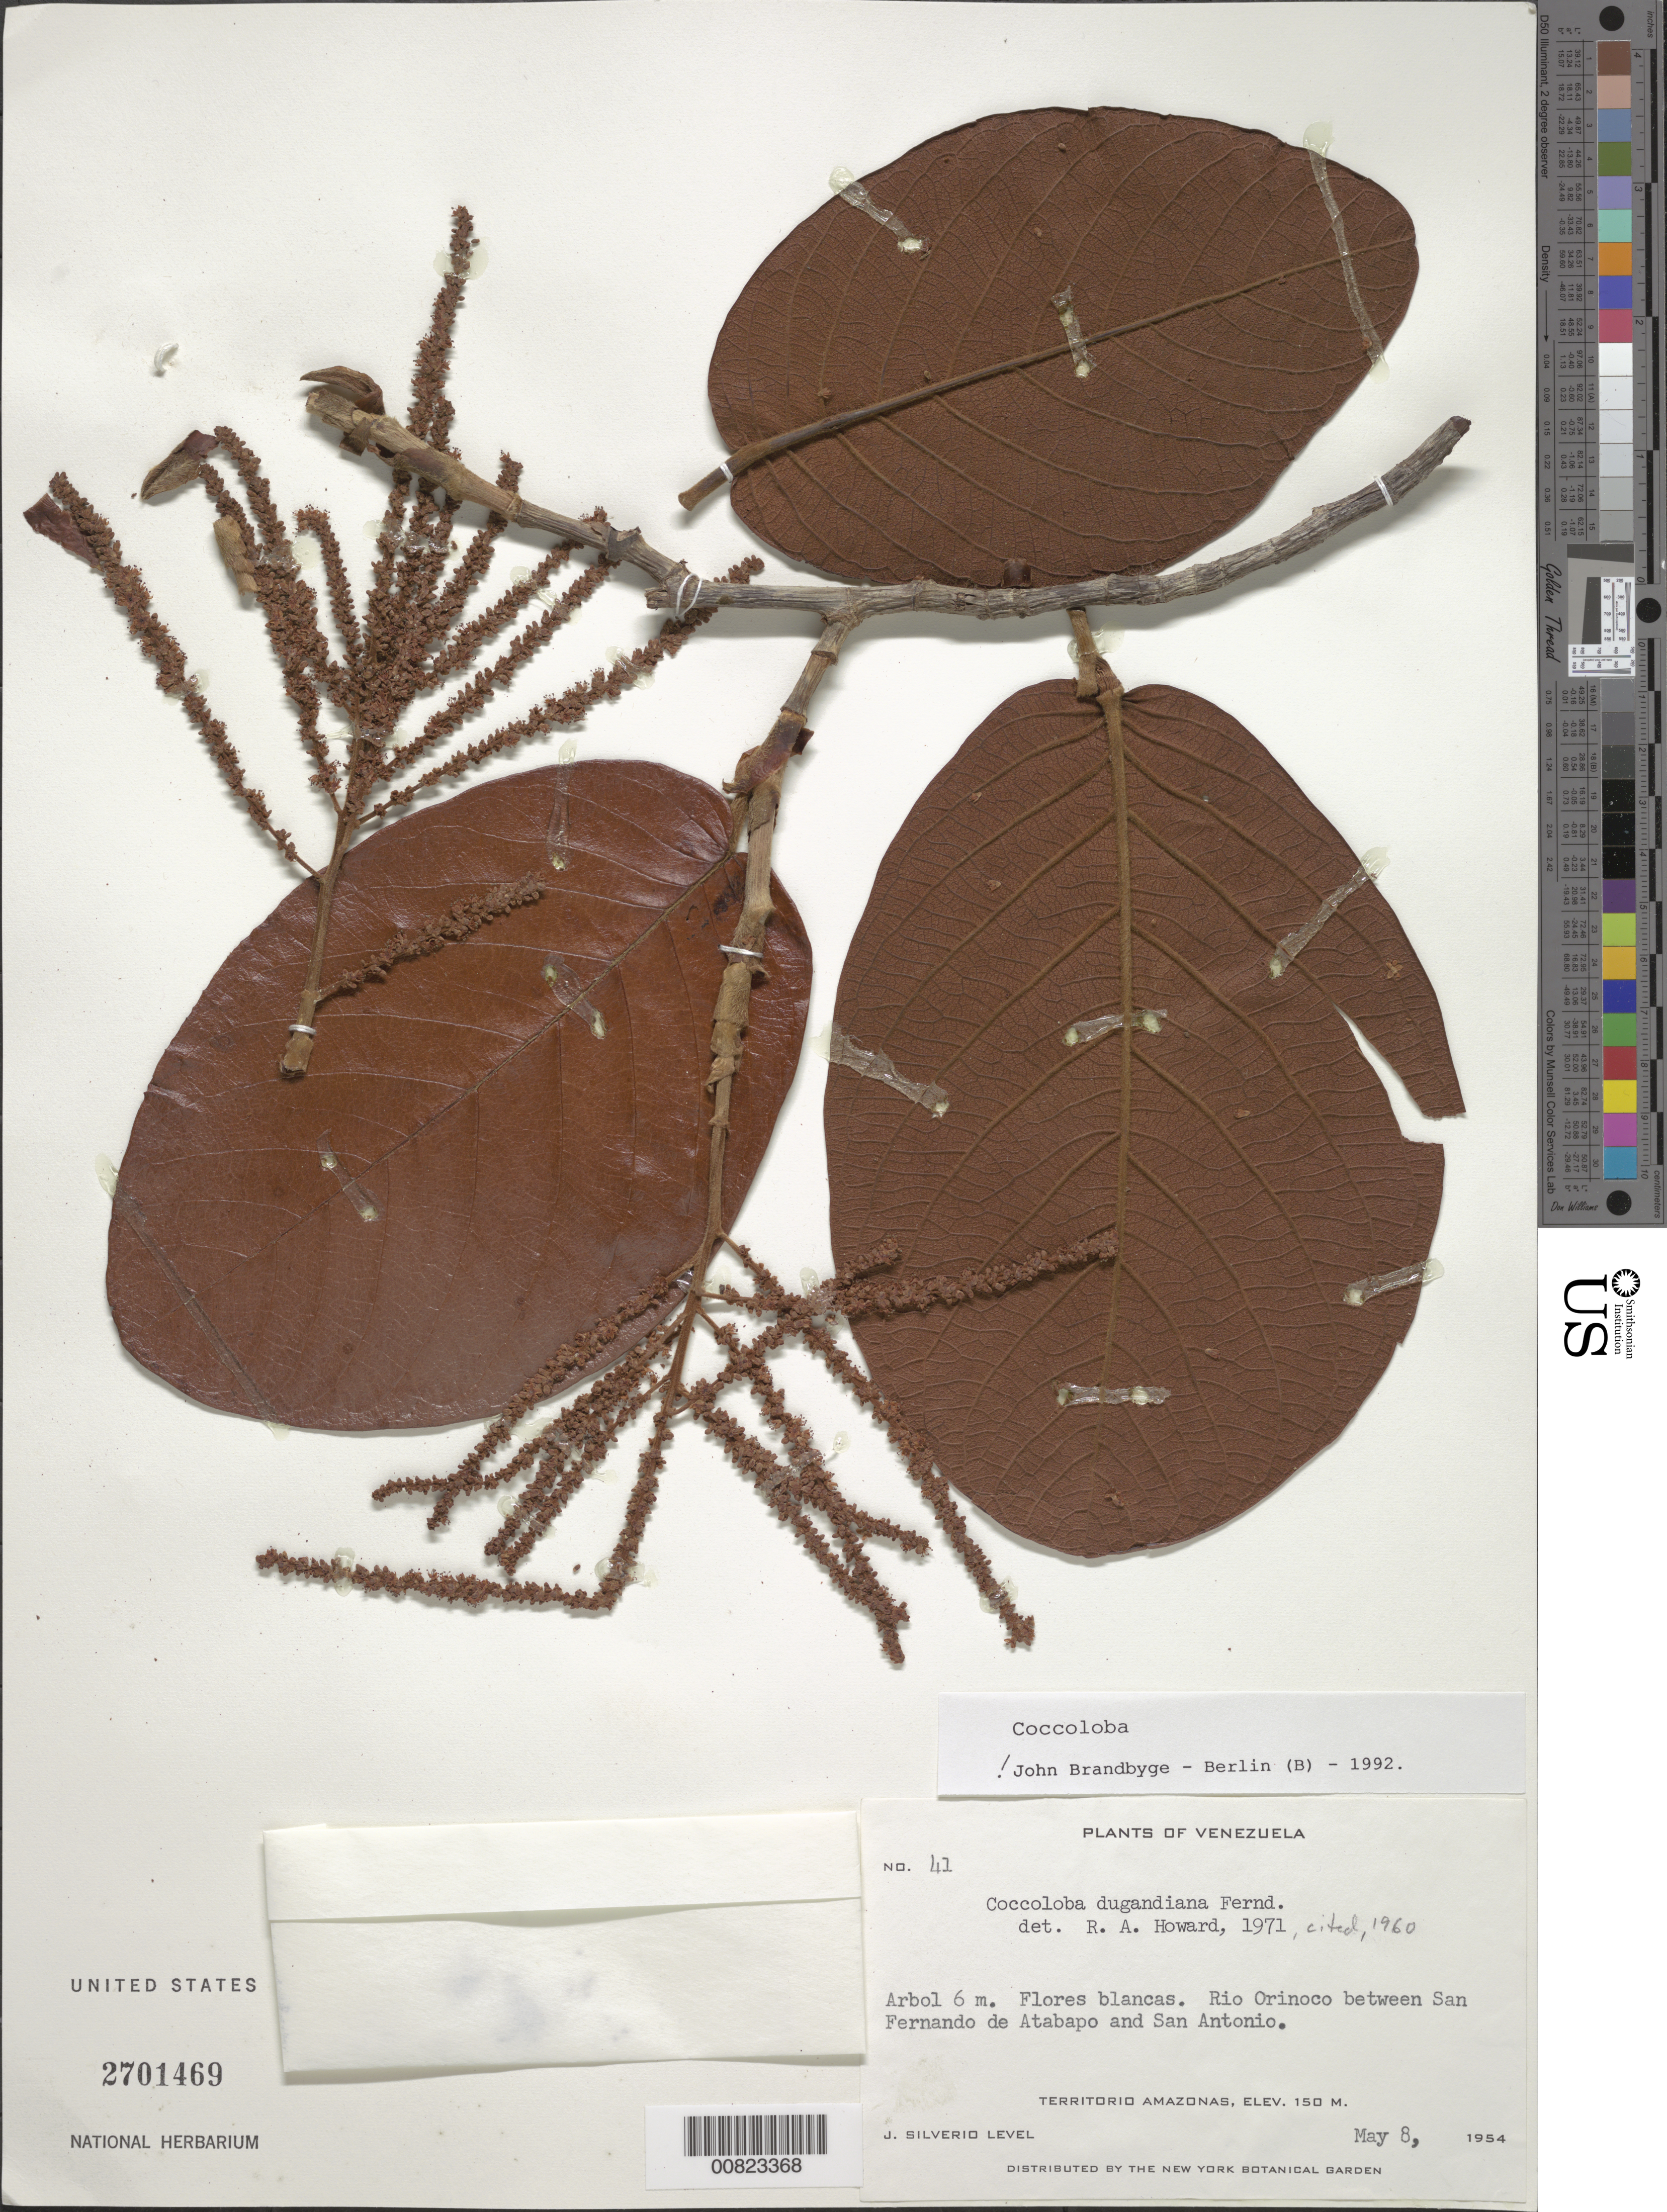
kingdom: Plantae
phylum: Tracheophyta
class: Magnoliopsida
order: Caryophyllales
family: Polygonaceae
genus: Coccoloba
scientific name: Coccoloba dugandiana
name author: A. Fernández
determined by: Brandbyge, J.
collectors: J. Silverio L.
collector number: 41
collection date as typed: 8-May-54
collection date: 1954-05-08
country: Venezuela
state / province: Amazonas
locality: Río Orinoco, San Fernando de Atabapo to San Antonio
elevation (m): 150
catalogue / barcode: US 2701469